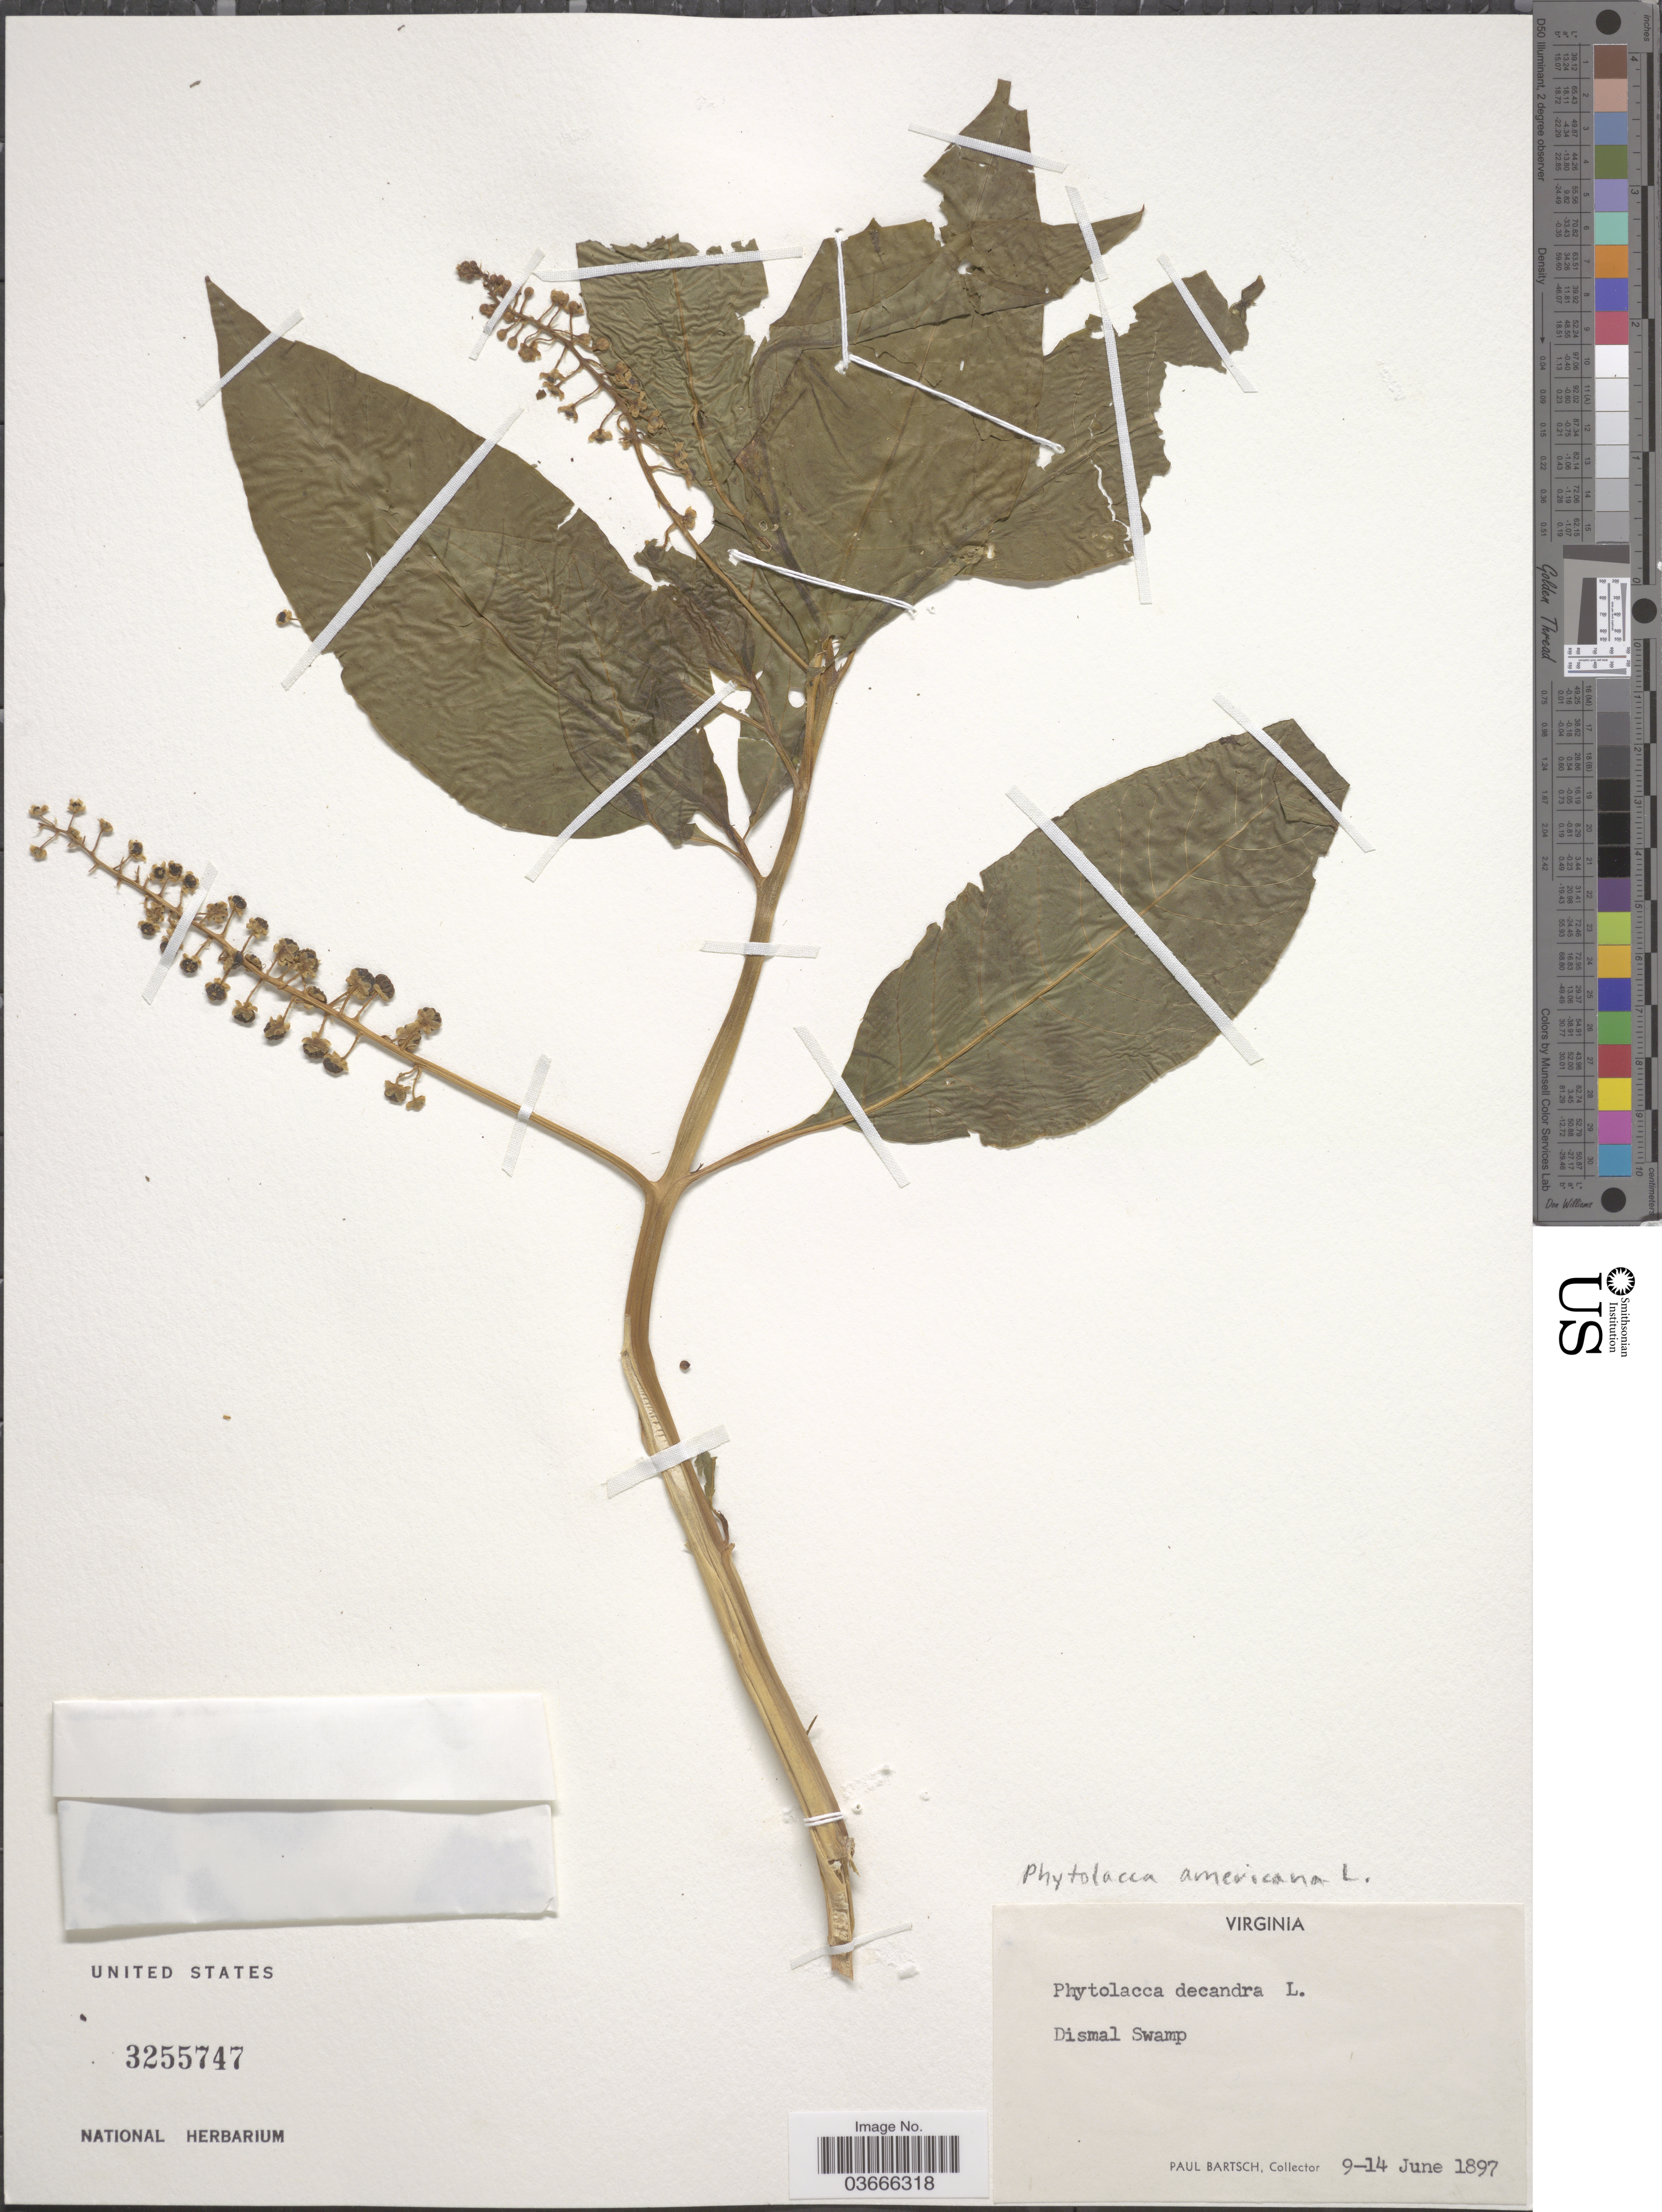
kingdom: Plantae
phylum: Tracheophyta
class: Magnoliopsida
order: Caryophyllales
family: Phytolaccaceae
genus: Phytolacca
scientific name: Phytolacca americana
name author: L.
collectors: P. Bartsch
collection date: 1897-06-09/1897-06-14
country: United States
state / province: Virginia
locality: Dismal Swamp.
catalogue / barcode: US 3255747